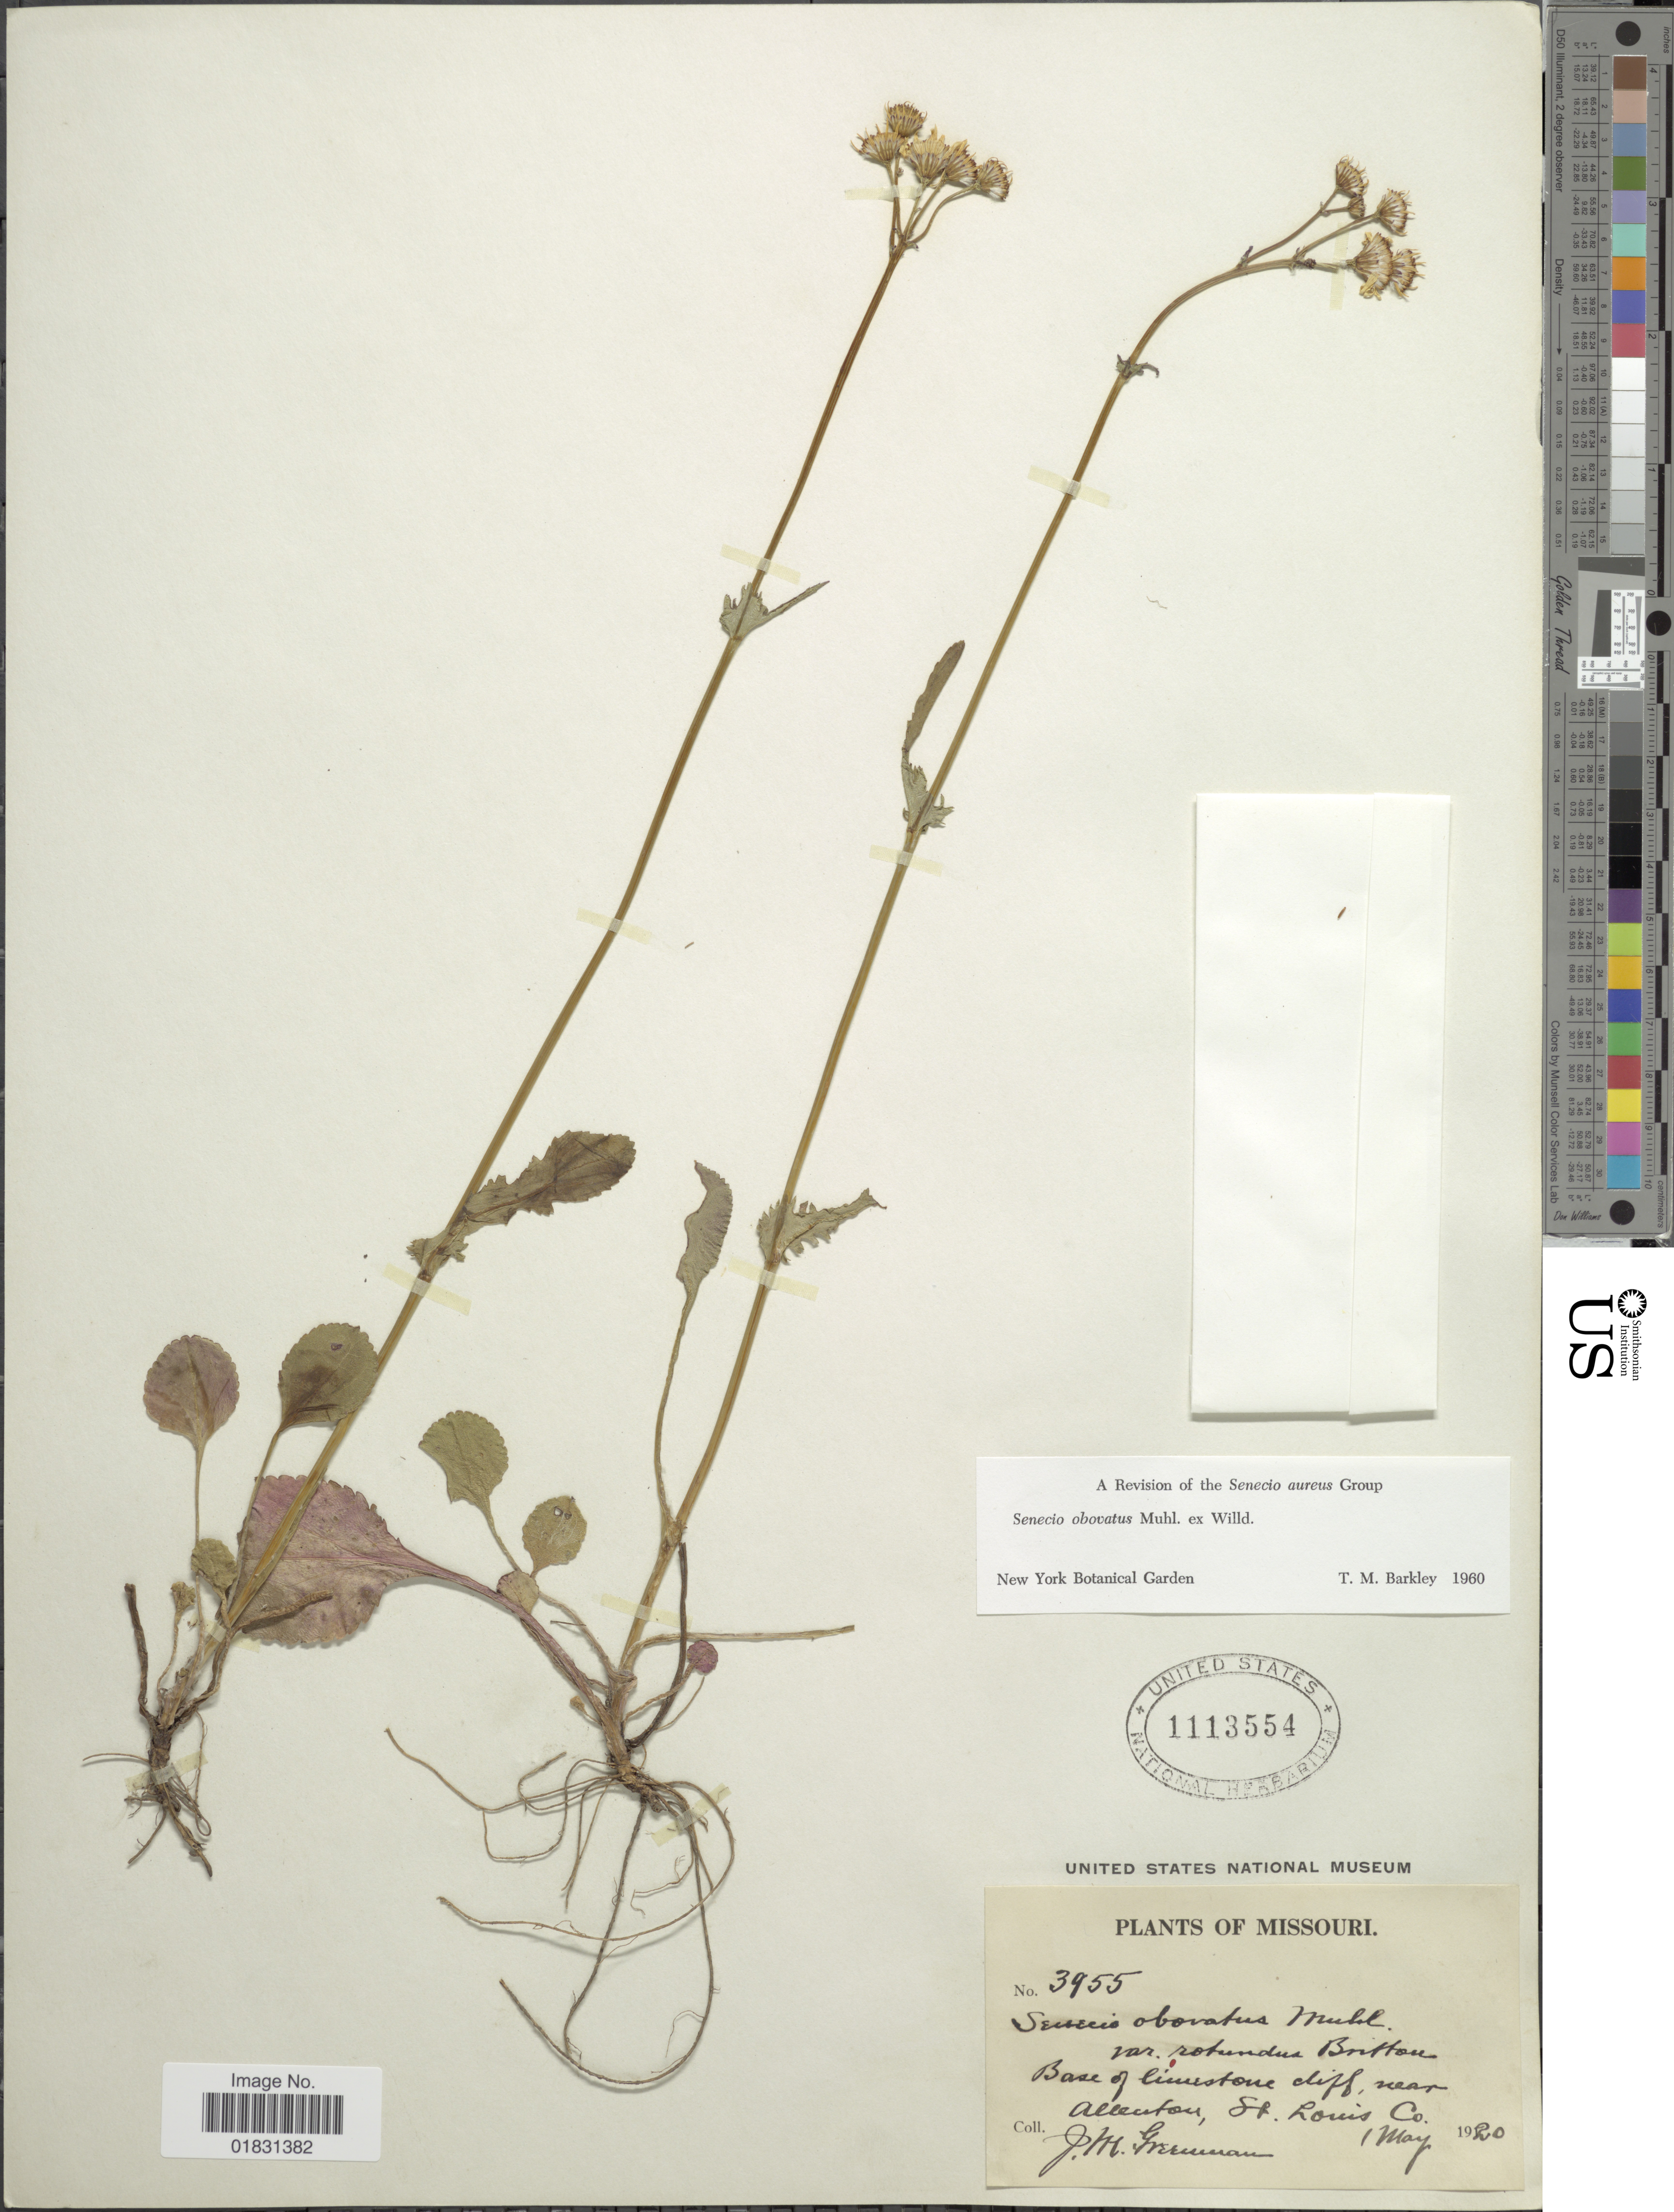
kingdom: Plantae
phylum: Tracheophyta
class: Magnoliopsida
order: Asterales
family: Asteraceae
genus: Packera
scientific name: Packera obovata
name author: (Muhl. ex Willd.) W.A. Weber & Á. Löve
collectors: J. M. Greenman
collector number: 3955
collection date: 1920-05-01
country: United States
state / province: Missouri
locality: Base of limestone cliff, near Allenton, St Louis Co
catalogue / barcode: US 1113554